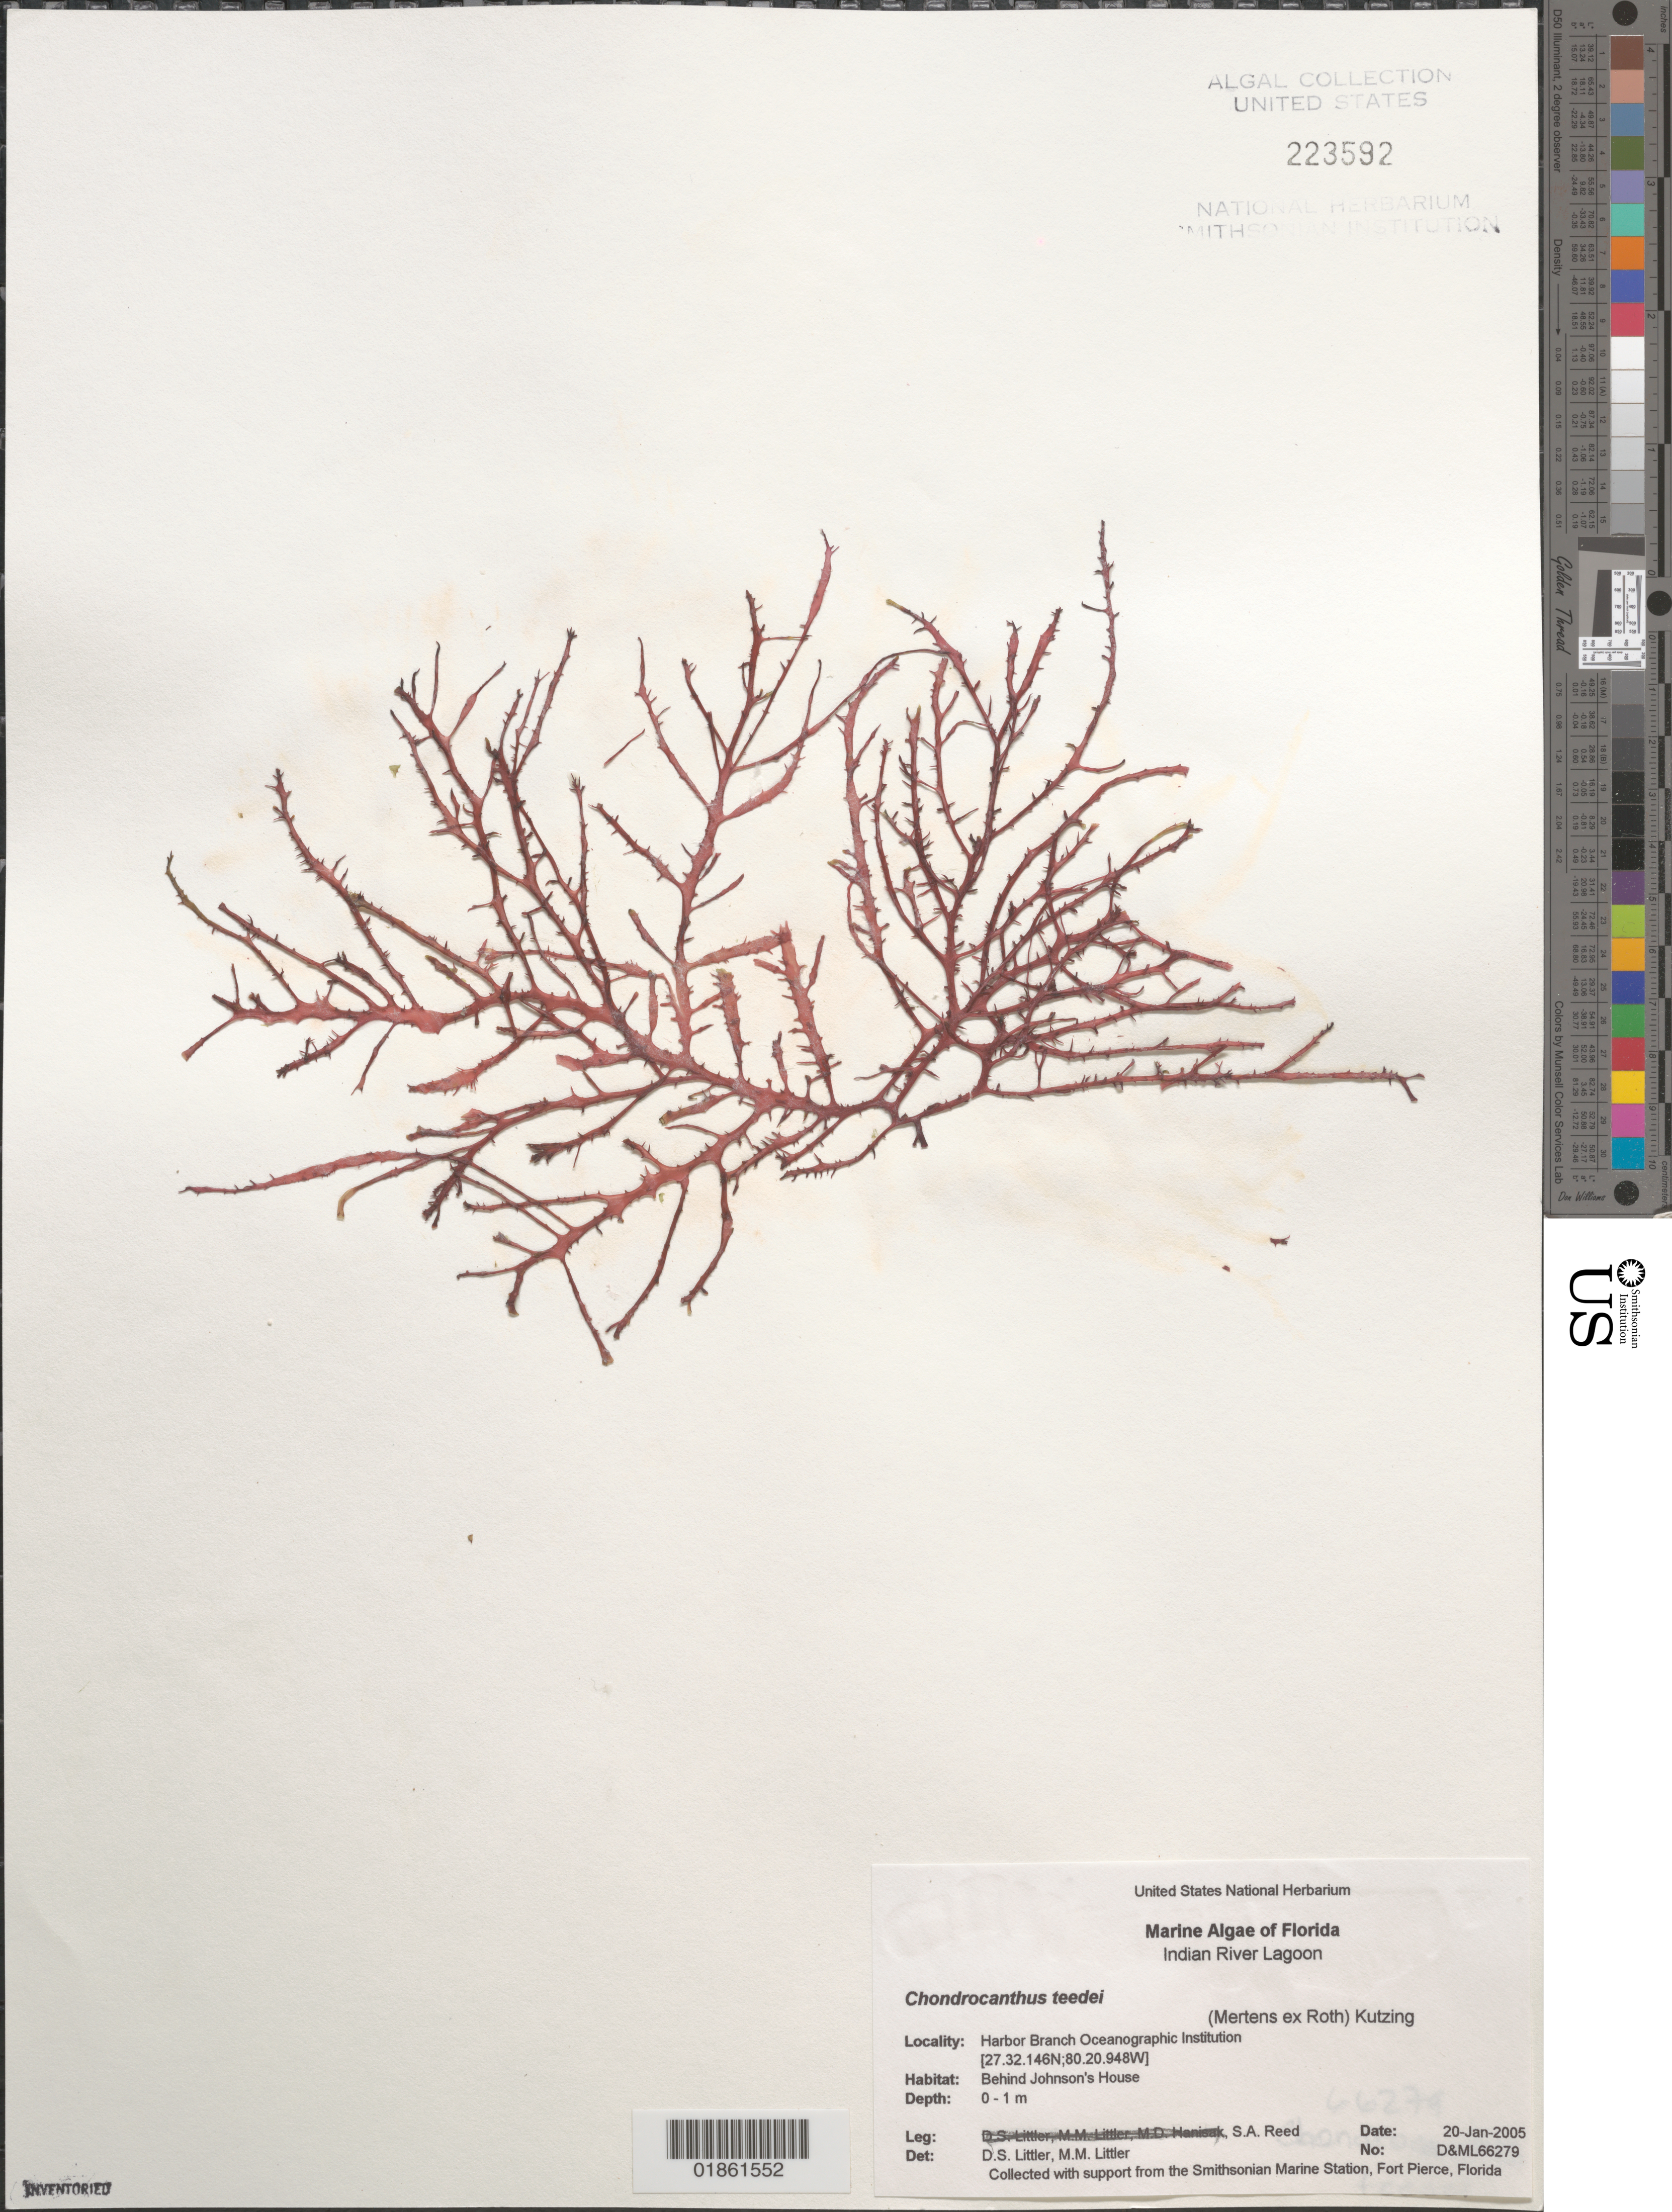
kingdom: Plantae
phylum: Rhodophyta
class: Florideophyceae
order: Gigartinales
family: Gigartinaceae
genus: Chondracanthus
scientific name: Chondracanthus teedei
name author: (Mert. in Roth) Kütz.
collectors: S. Reed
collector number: D&ML66279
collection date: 2005-01-20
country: United States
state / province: Florida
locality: Indian River Lagoon. Harbor Branch Oceanographic Institution. Behind Johnson's House.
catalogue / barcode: US 223592